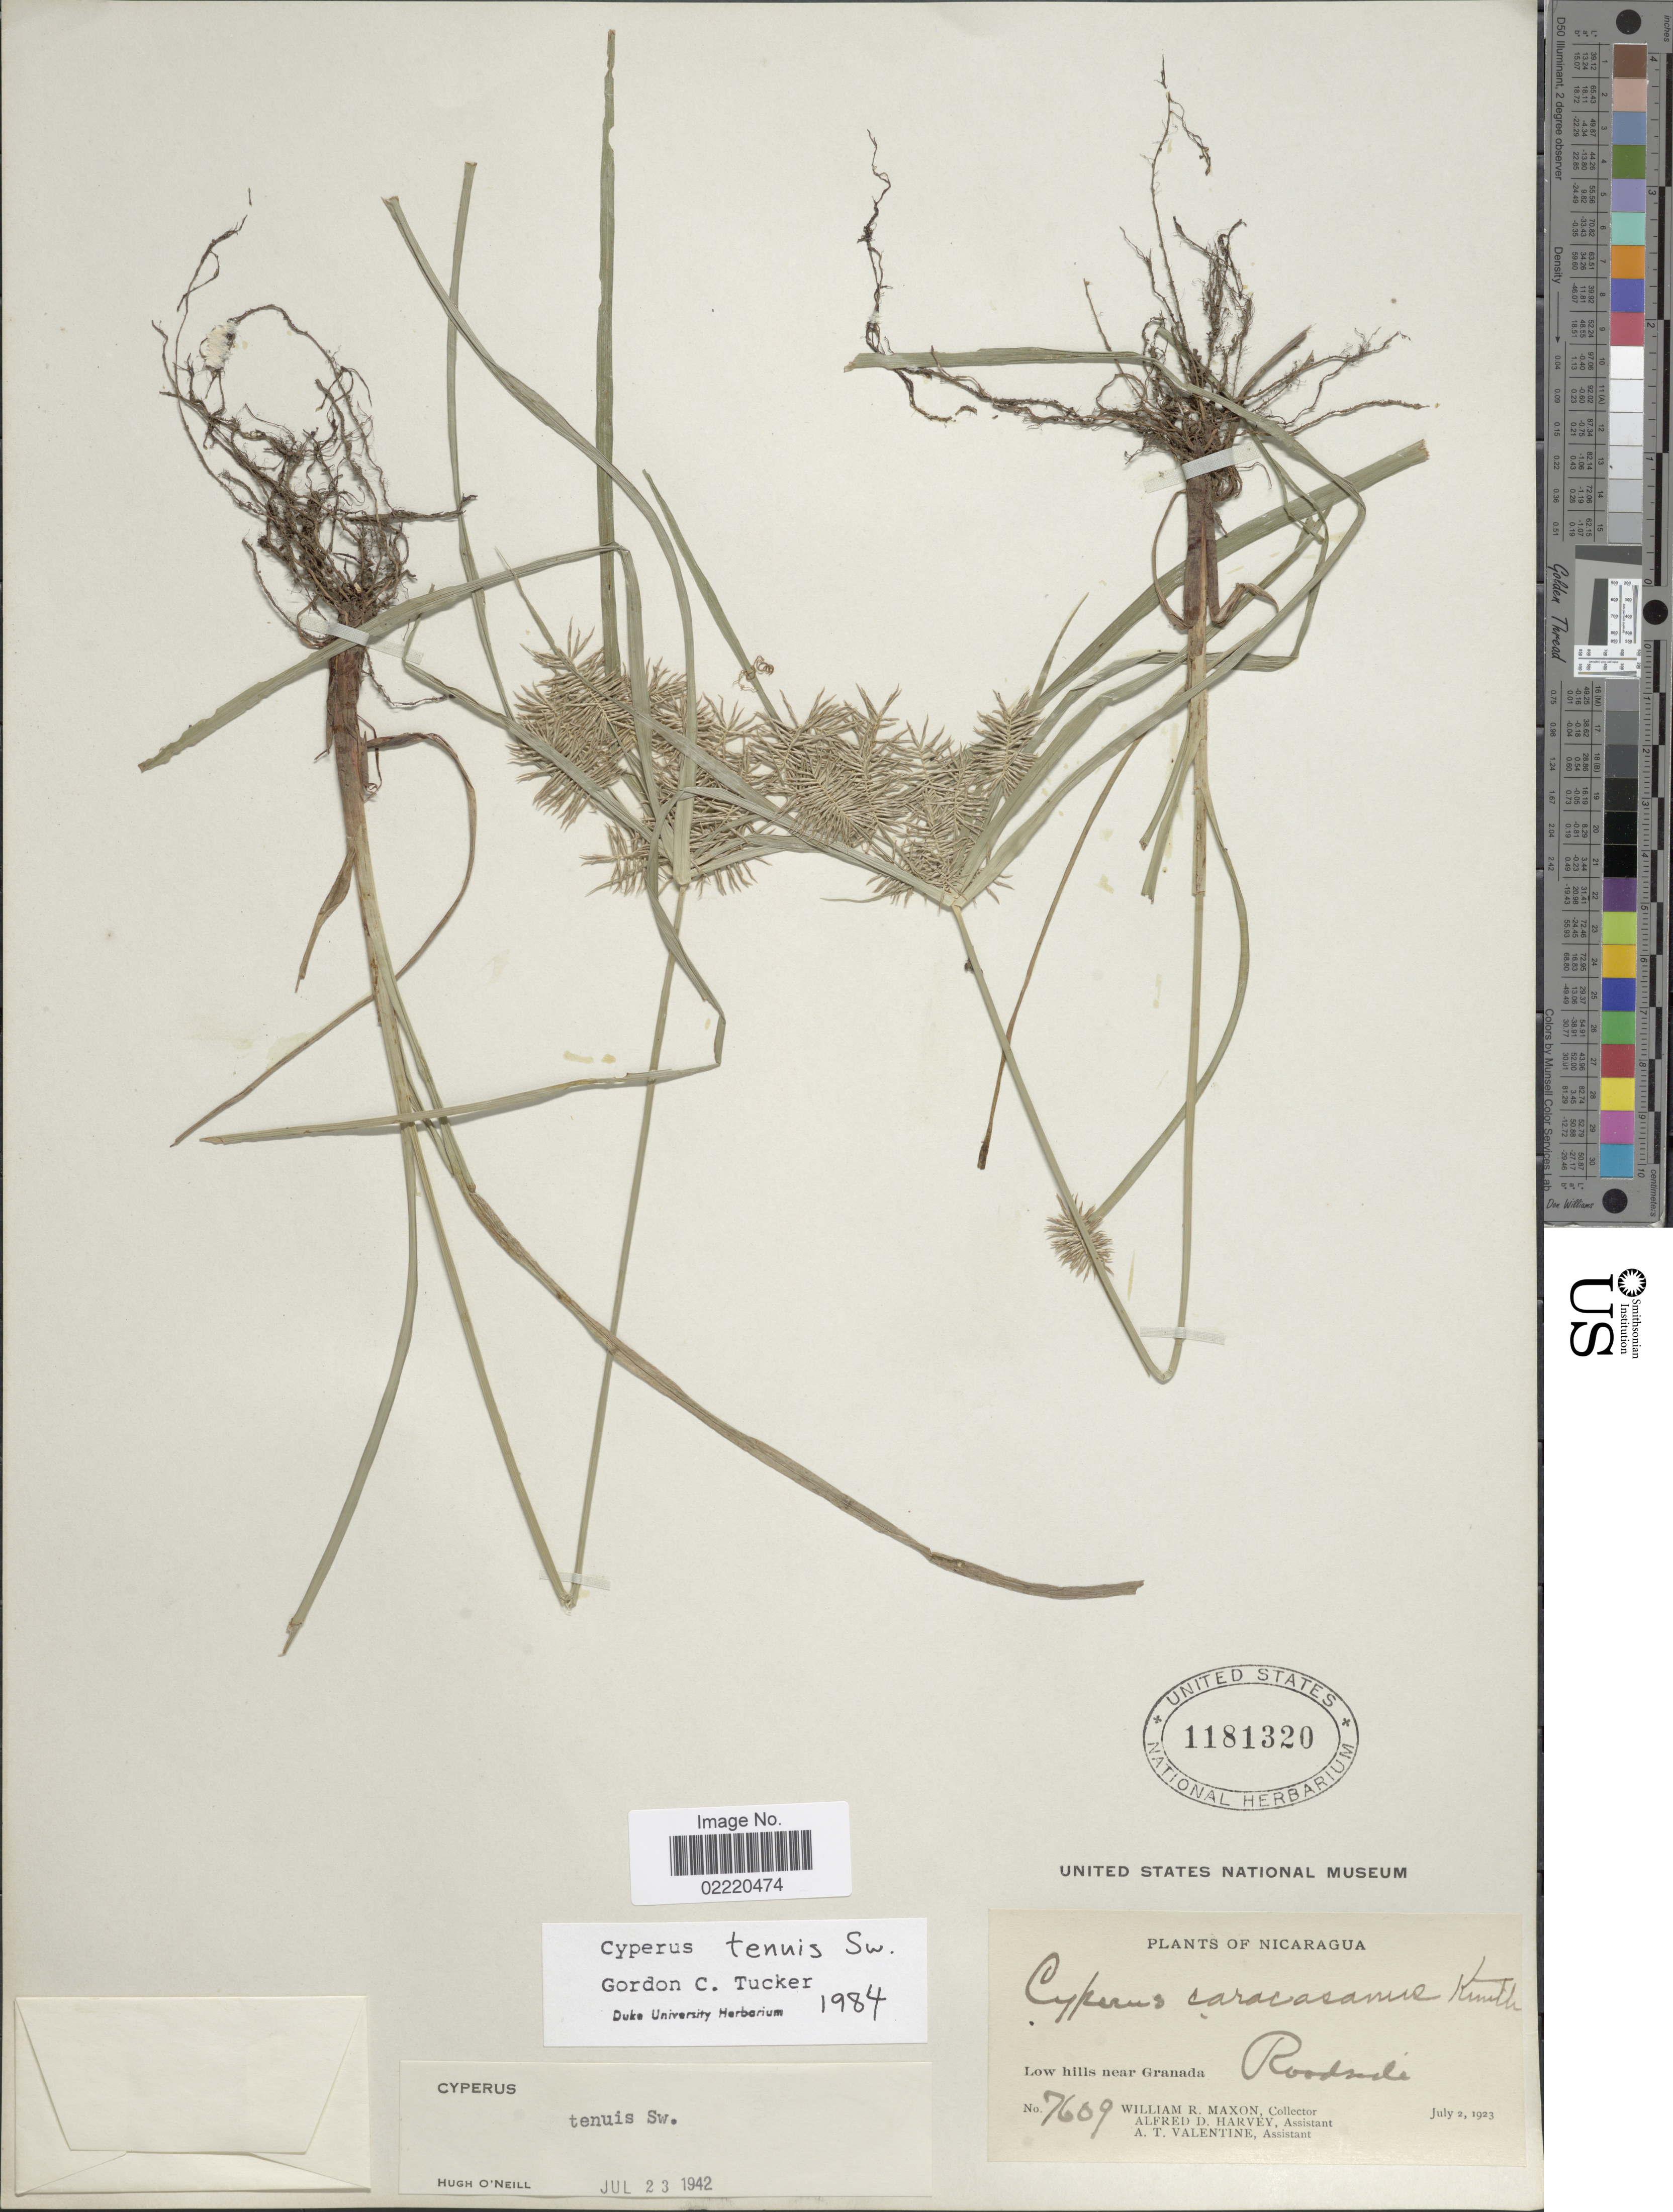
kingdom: Plantae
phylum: Tracheophyta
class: Liliopsida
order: Poales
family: Cyperaceae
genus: Cyperus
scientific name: Cyperus tenuis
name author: Sw.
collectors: W. R. Maxon, A. D. Harvey & A. Valentine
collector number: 7609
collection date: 1923-07-02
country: Nicaragua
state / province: Granada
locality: Low hills near Granada, Roadside.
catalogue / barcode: US 1181320